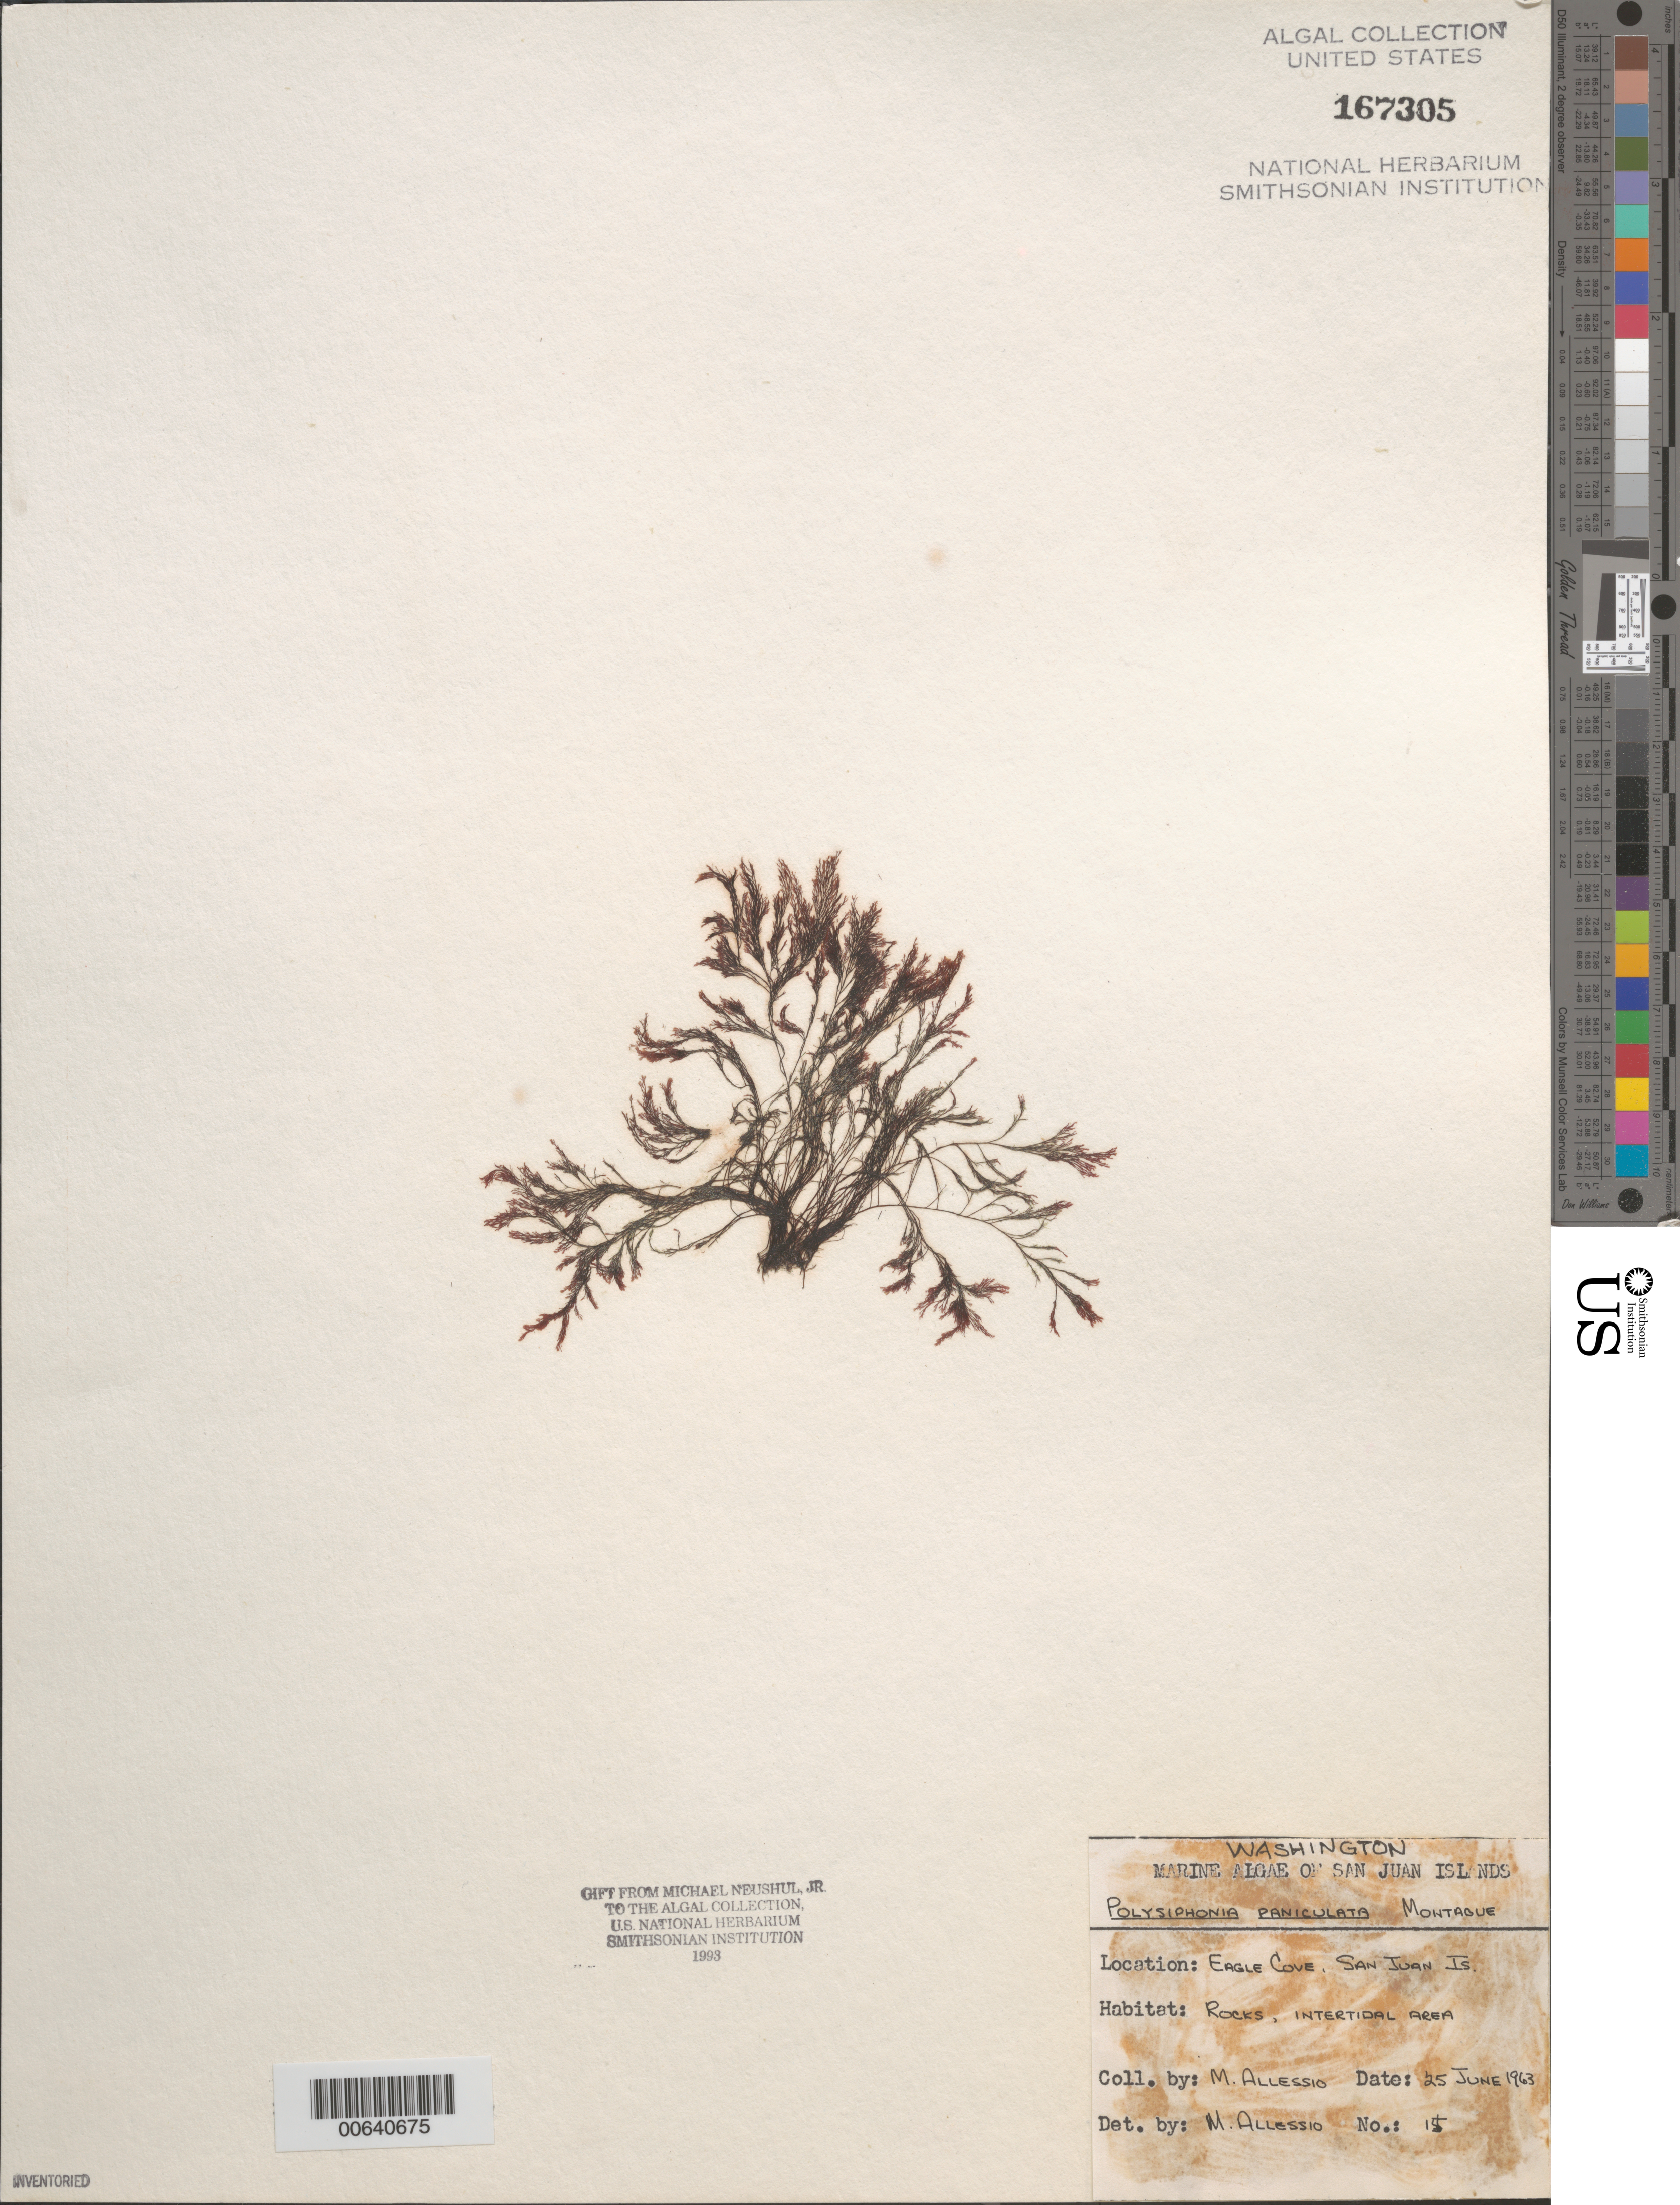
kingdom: Plantae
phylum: Rhodophyta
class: Florideophyceae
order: Ceramiales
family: Rhodomelaceae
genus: Eutrichosiphonia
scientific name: Eutrichosiphonia paniculata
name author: (Mont.) D.E.Bustamante & T.O. Cho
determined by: Algae name updating Project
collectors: M. Allessio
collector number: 15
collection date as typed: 25 Jun 1963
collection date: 1963-06-25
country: United States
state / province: Washington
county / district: San Juan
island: San Juan Island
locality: Eagle Cove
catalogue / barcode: US 167305